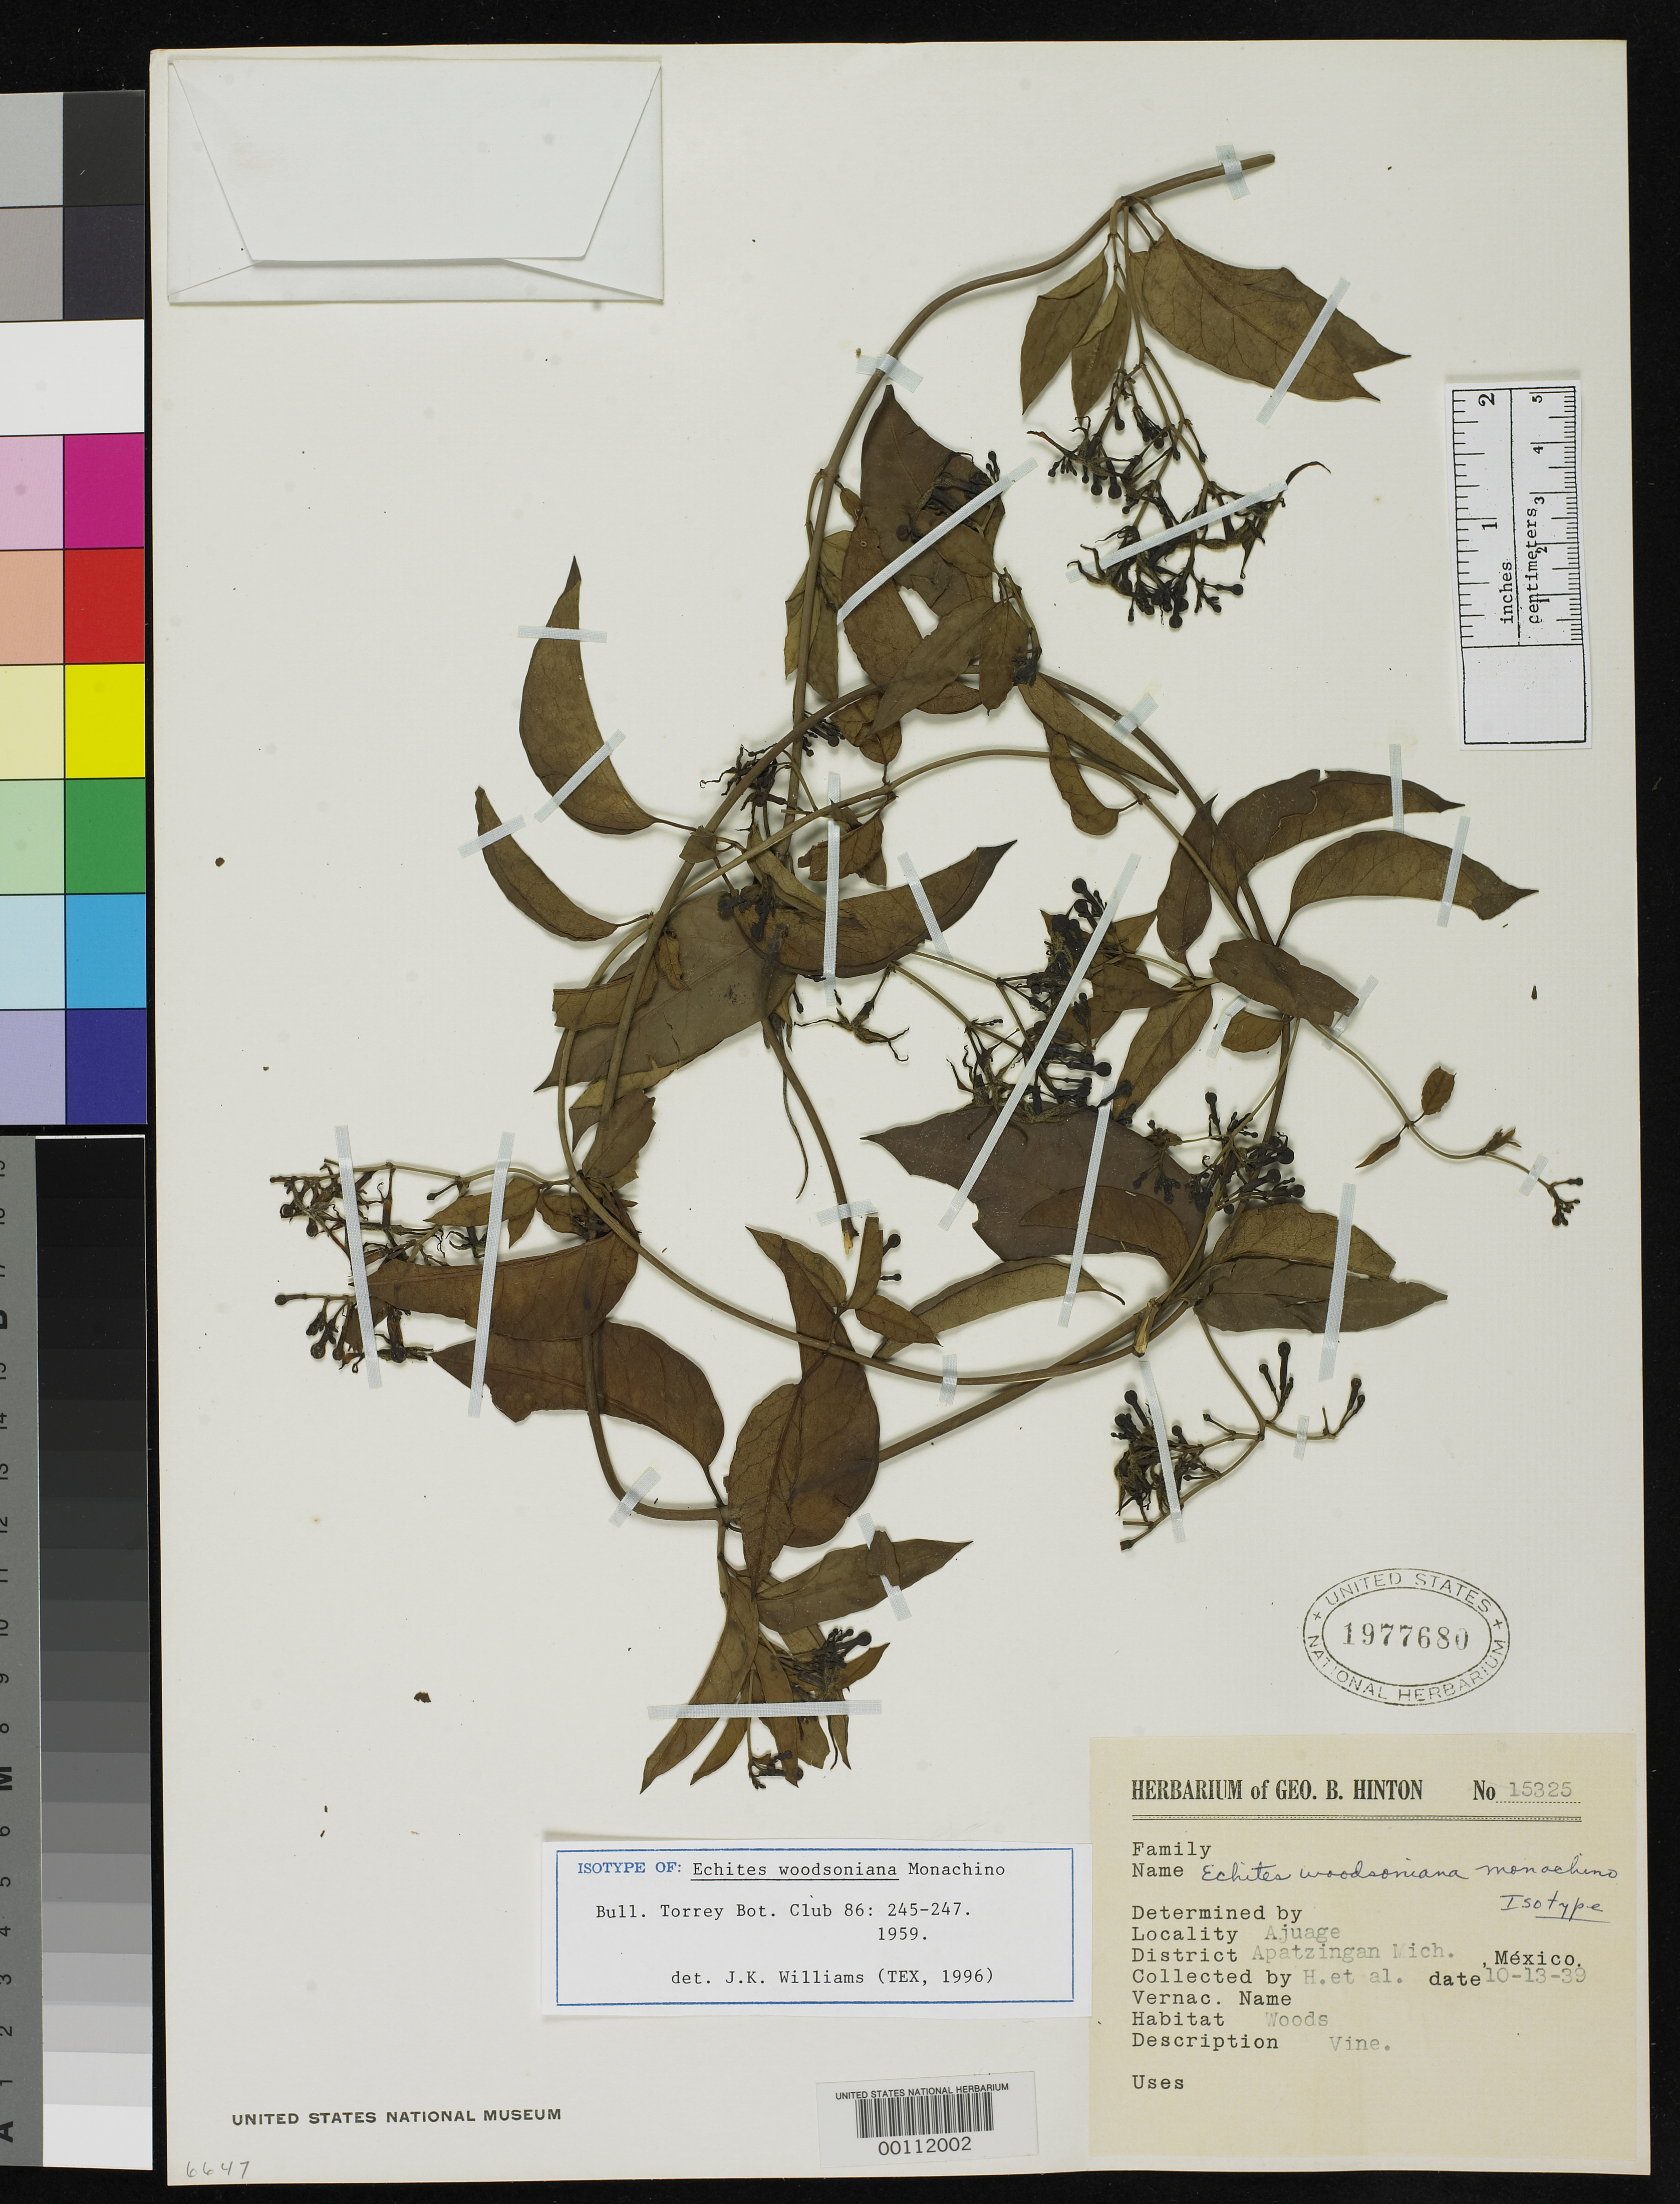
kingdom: Plantae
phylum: Tracheophyta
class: Magnoliopsida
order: Gentianales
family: Apocynaceae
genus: Echites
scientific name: Echites woodsoniana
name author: Monach.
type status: Isotype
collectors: G. B. Hinton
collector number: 15325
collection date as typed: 13 Oct 1939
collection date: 1939-10-13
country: Mexico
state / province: Michoacán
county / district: Apatzingan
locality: Ajuage.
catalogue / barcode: US 1977680